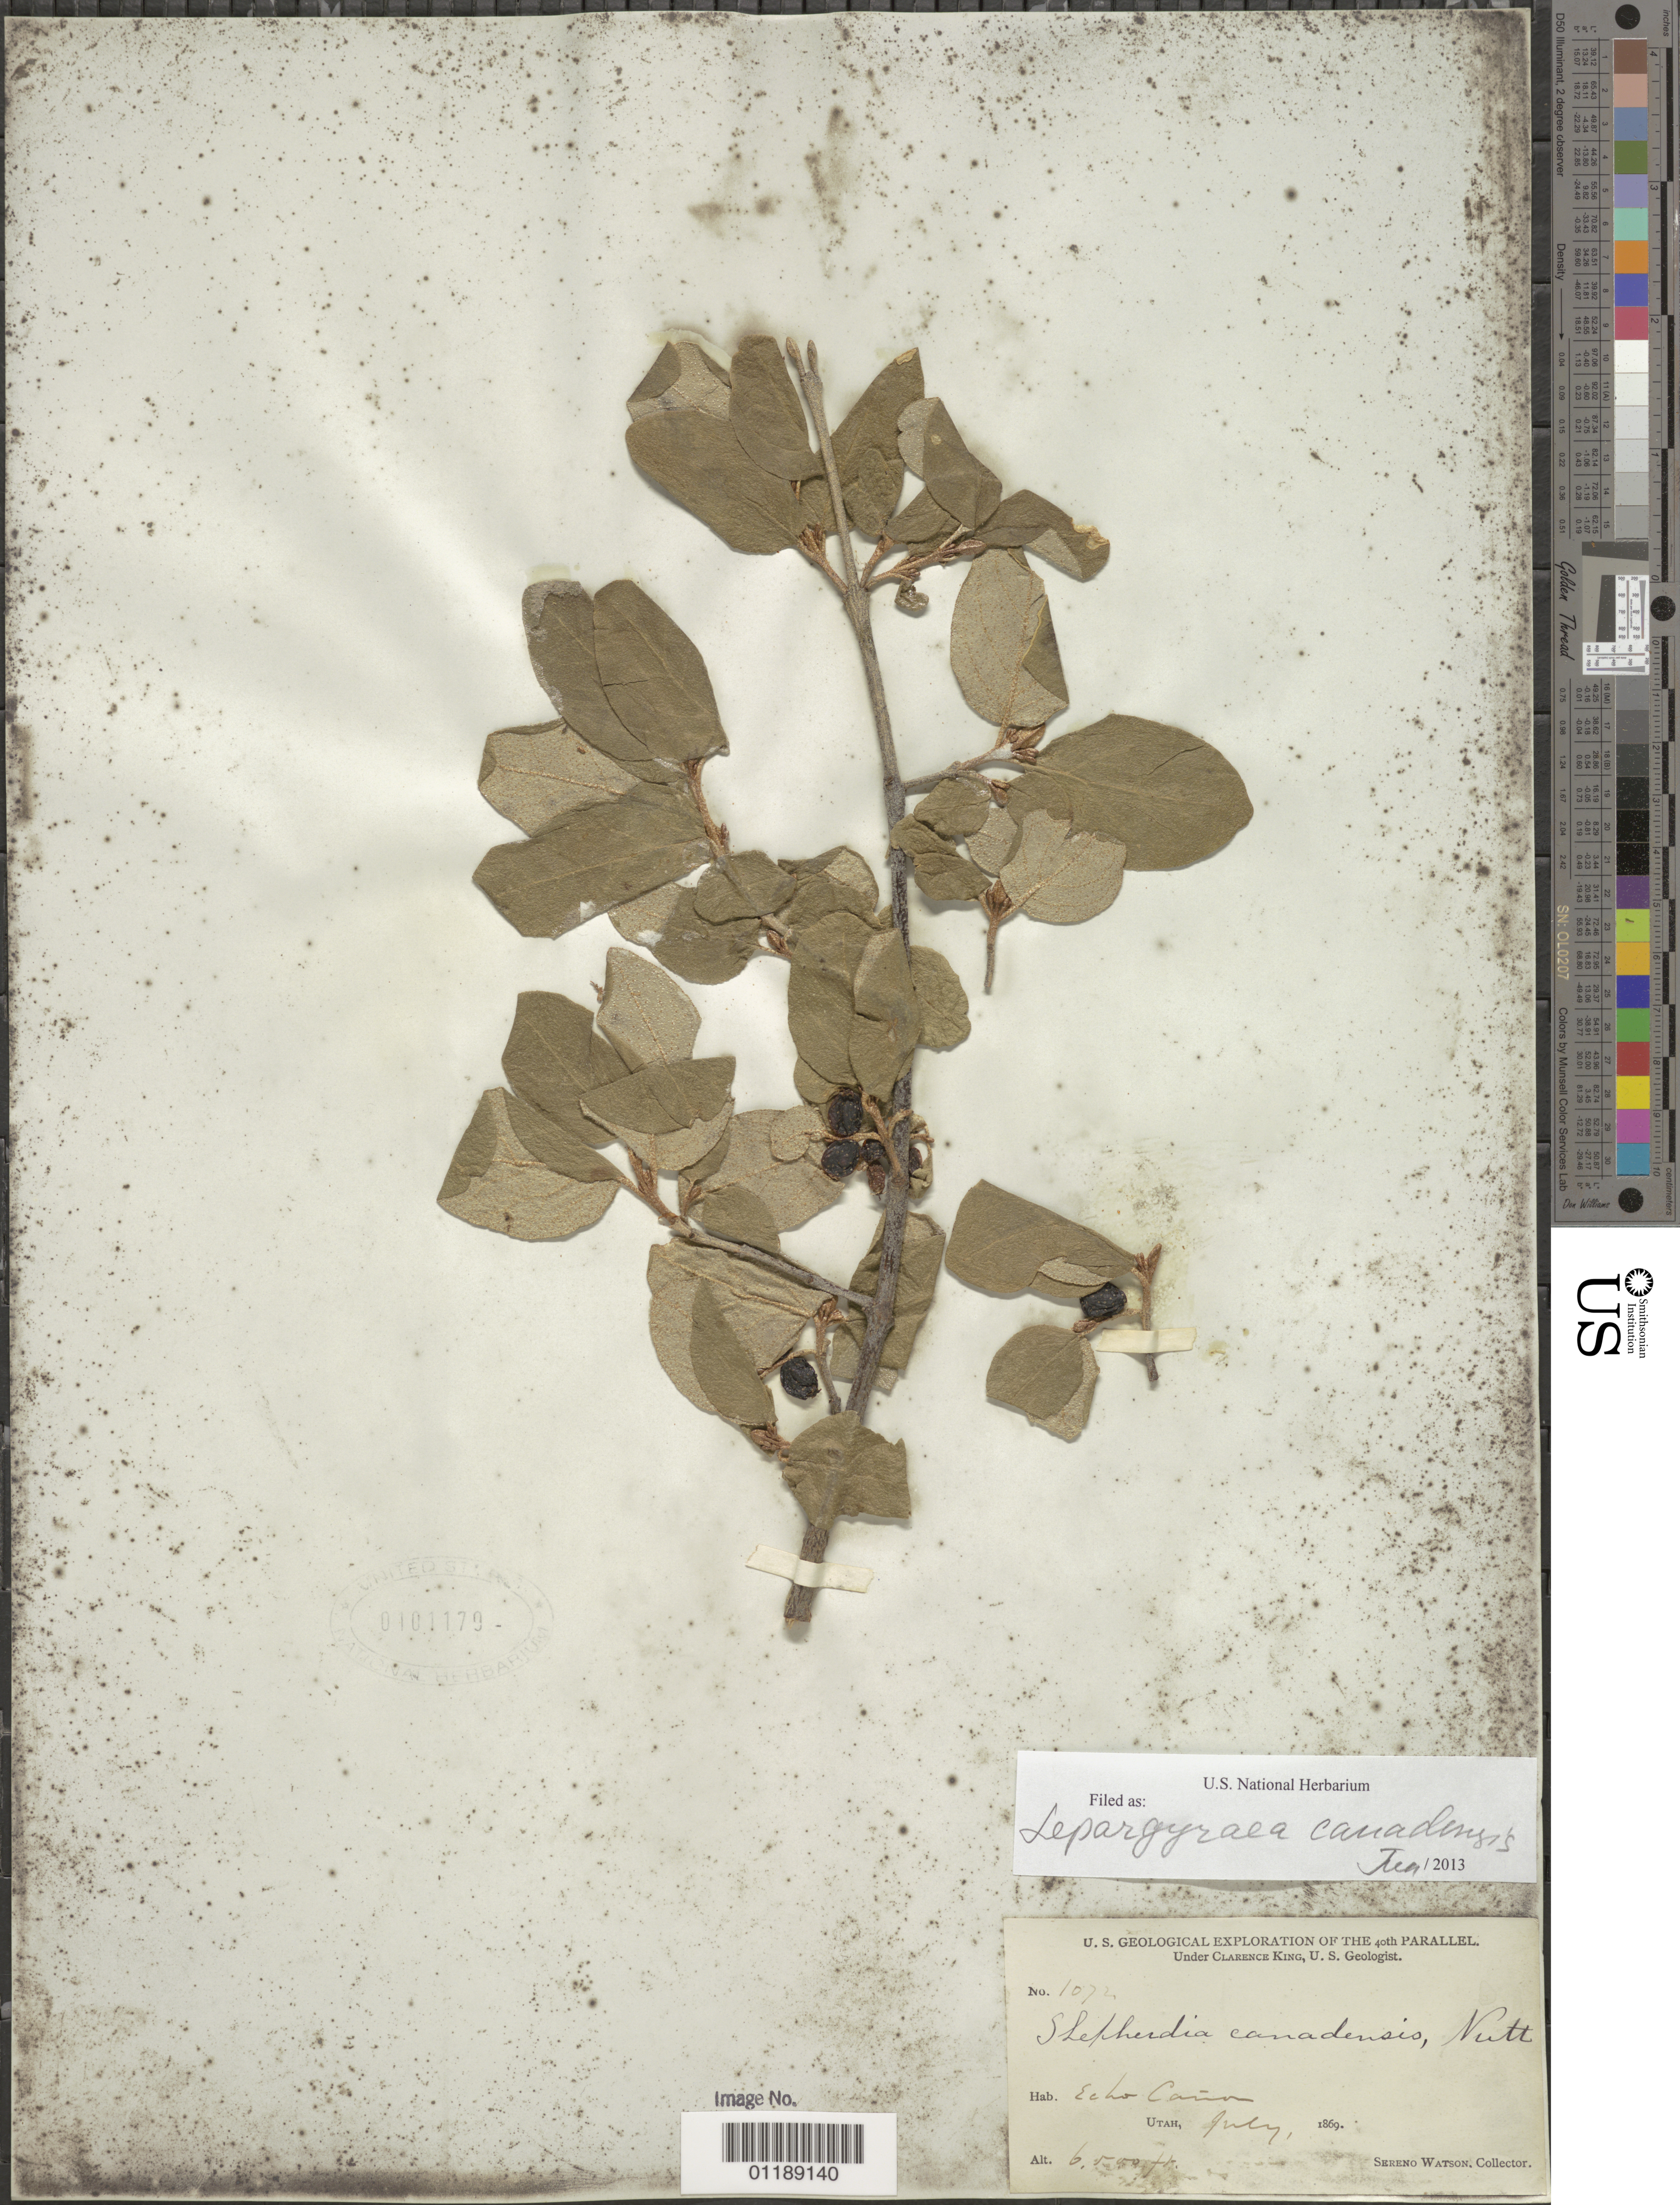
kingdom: Plantae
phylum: Tracheophyta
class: Magnoliopsida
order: Rosales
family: Elaeagnaceae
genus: Lepargyrea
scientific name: Lepargyrea canadensis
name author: (L.) Greene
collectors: S. Watson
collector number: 1072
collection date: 1869-07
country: United States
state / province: Utah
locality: Echo Canyon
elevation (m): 1981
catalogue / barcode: US 101179